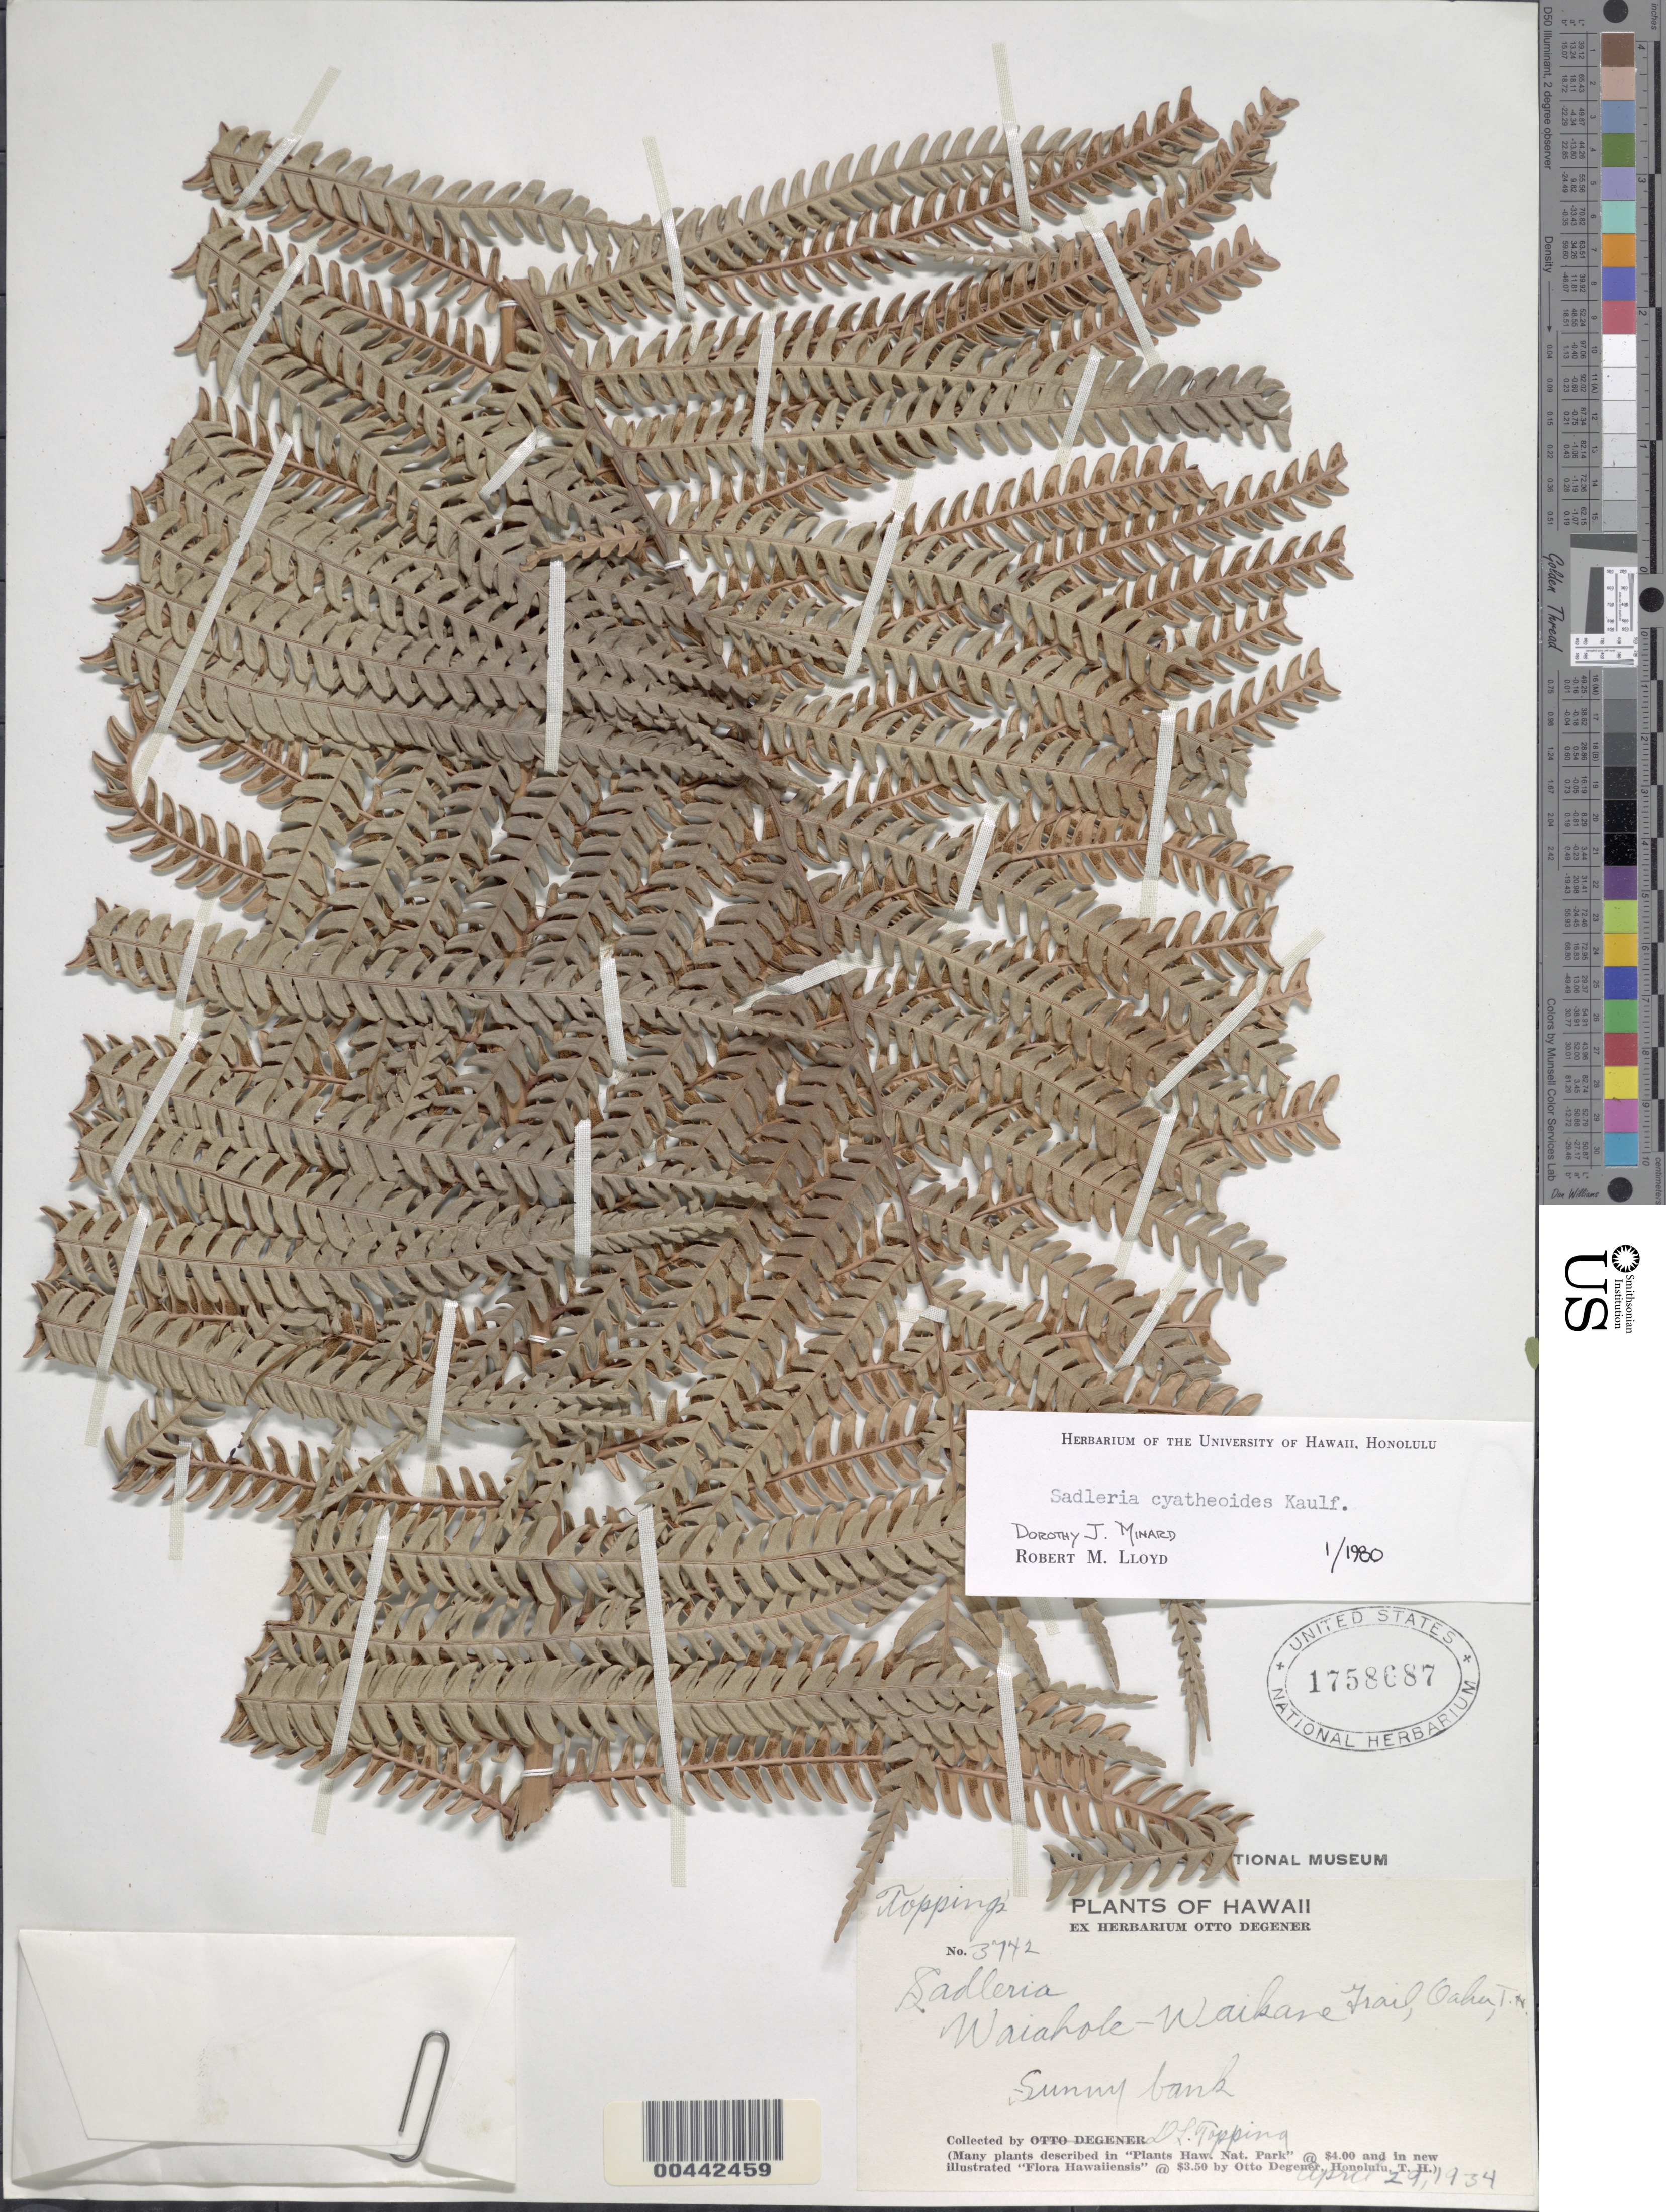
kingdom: Plantae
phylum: Tracheophyta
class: Polypodiopsida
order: Polypodiales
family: Blechnaceae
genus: Sadleria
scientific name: Sadleria cyatheoides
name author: Kaulf.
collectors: D. L. Topping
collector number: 3742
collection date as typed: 29 Apr 1934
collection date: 1934-04-29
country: United States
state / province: Hawaii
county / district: Honolulu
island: Oahu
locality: Waiahole-Waikane Trail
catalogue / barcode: US 1758687